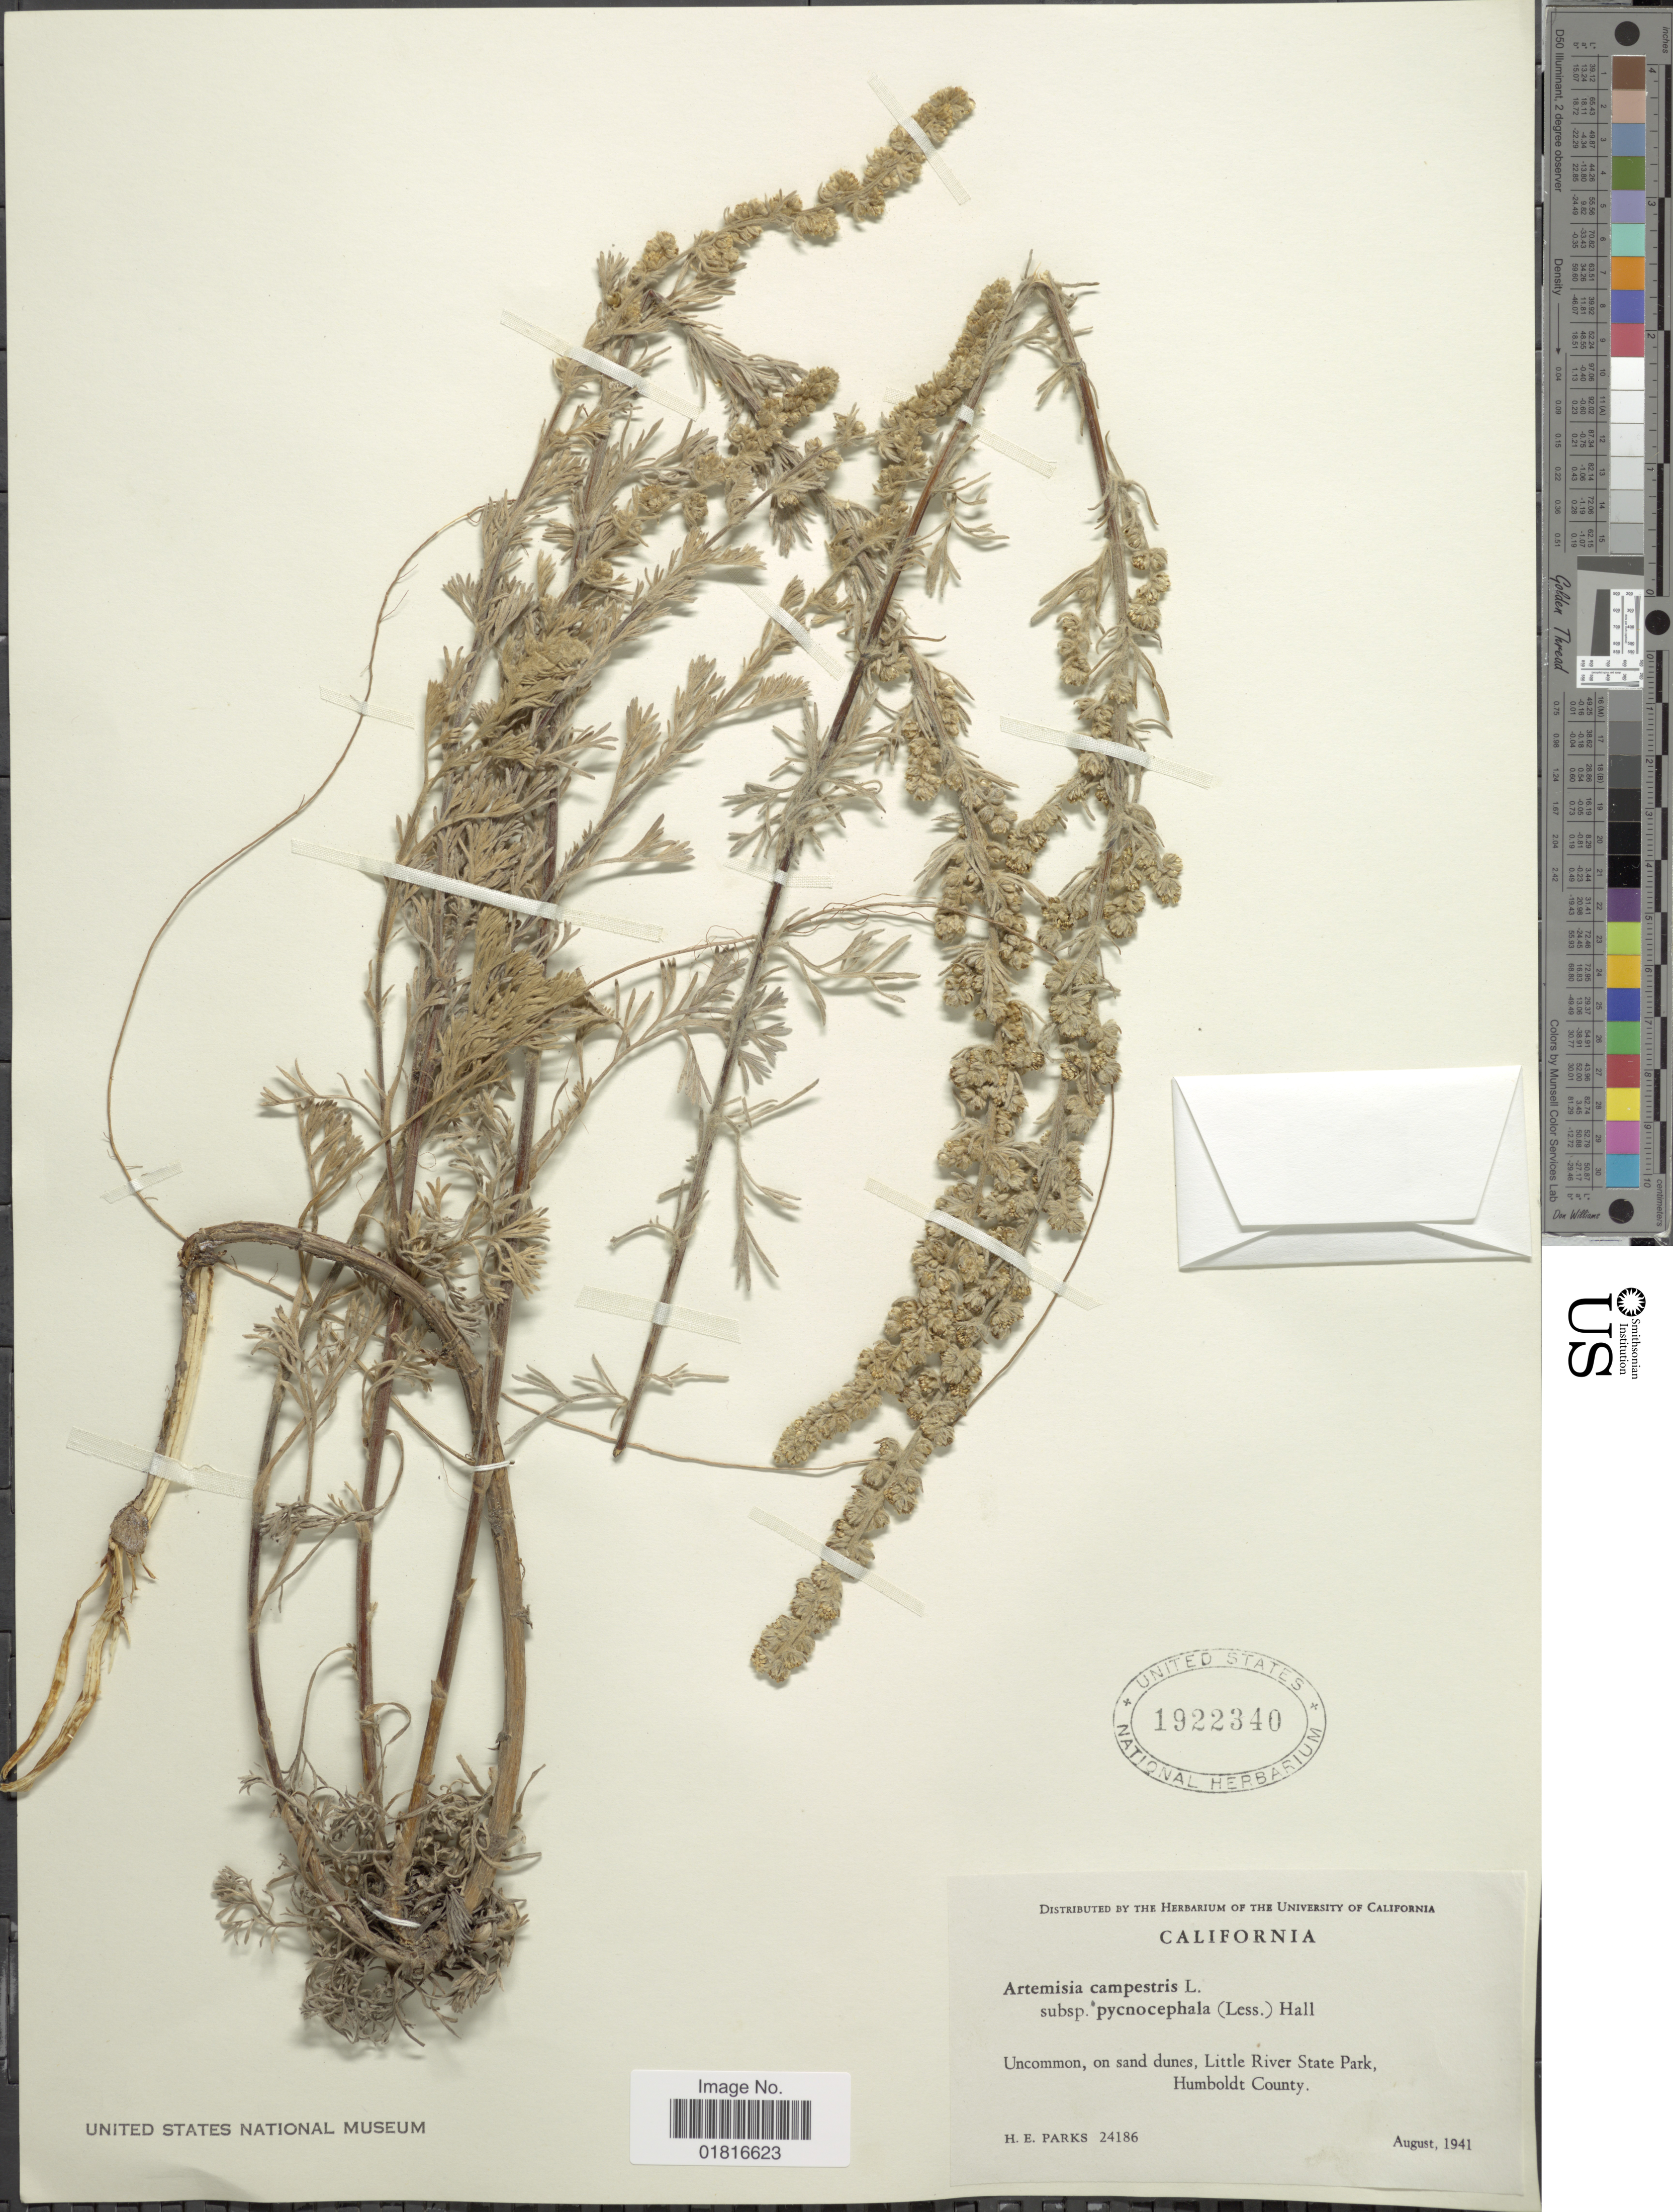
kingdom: Plantae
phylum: Tracheophyta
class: Magnoliopsida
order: Asterales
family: Asteraceae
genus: Artemisia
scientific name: Artemisia pycnocephala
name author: DC.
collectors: H. E. Parks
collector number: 24186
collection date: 1941-08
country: United States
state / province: California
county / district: Humboldt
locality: Uncommon, on sand dunes, Little River State Park, Humboldt County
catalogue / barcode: US 1922340